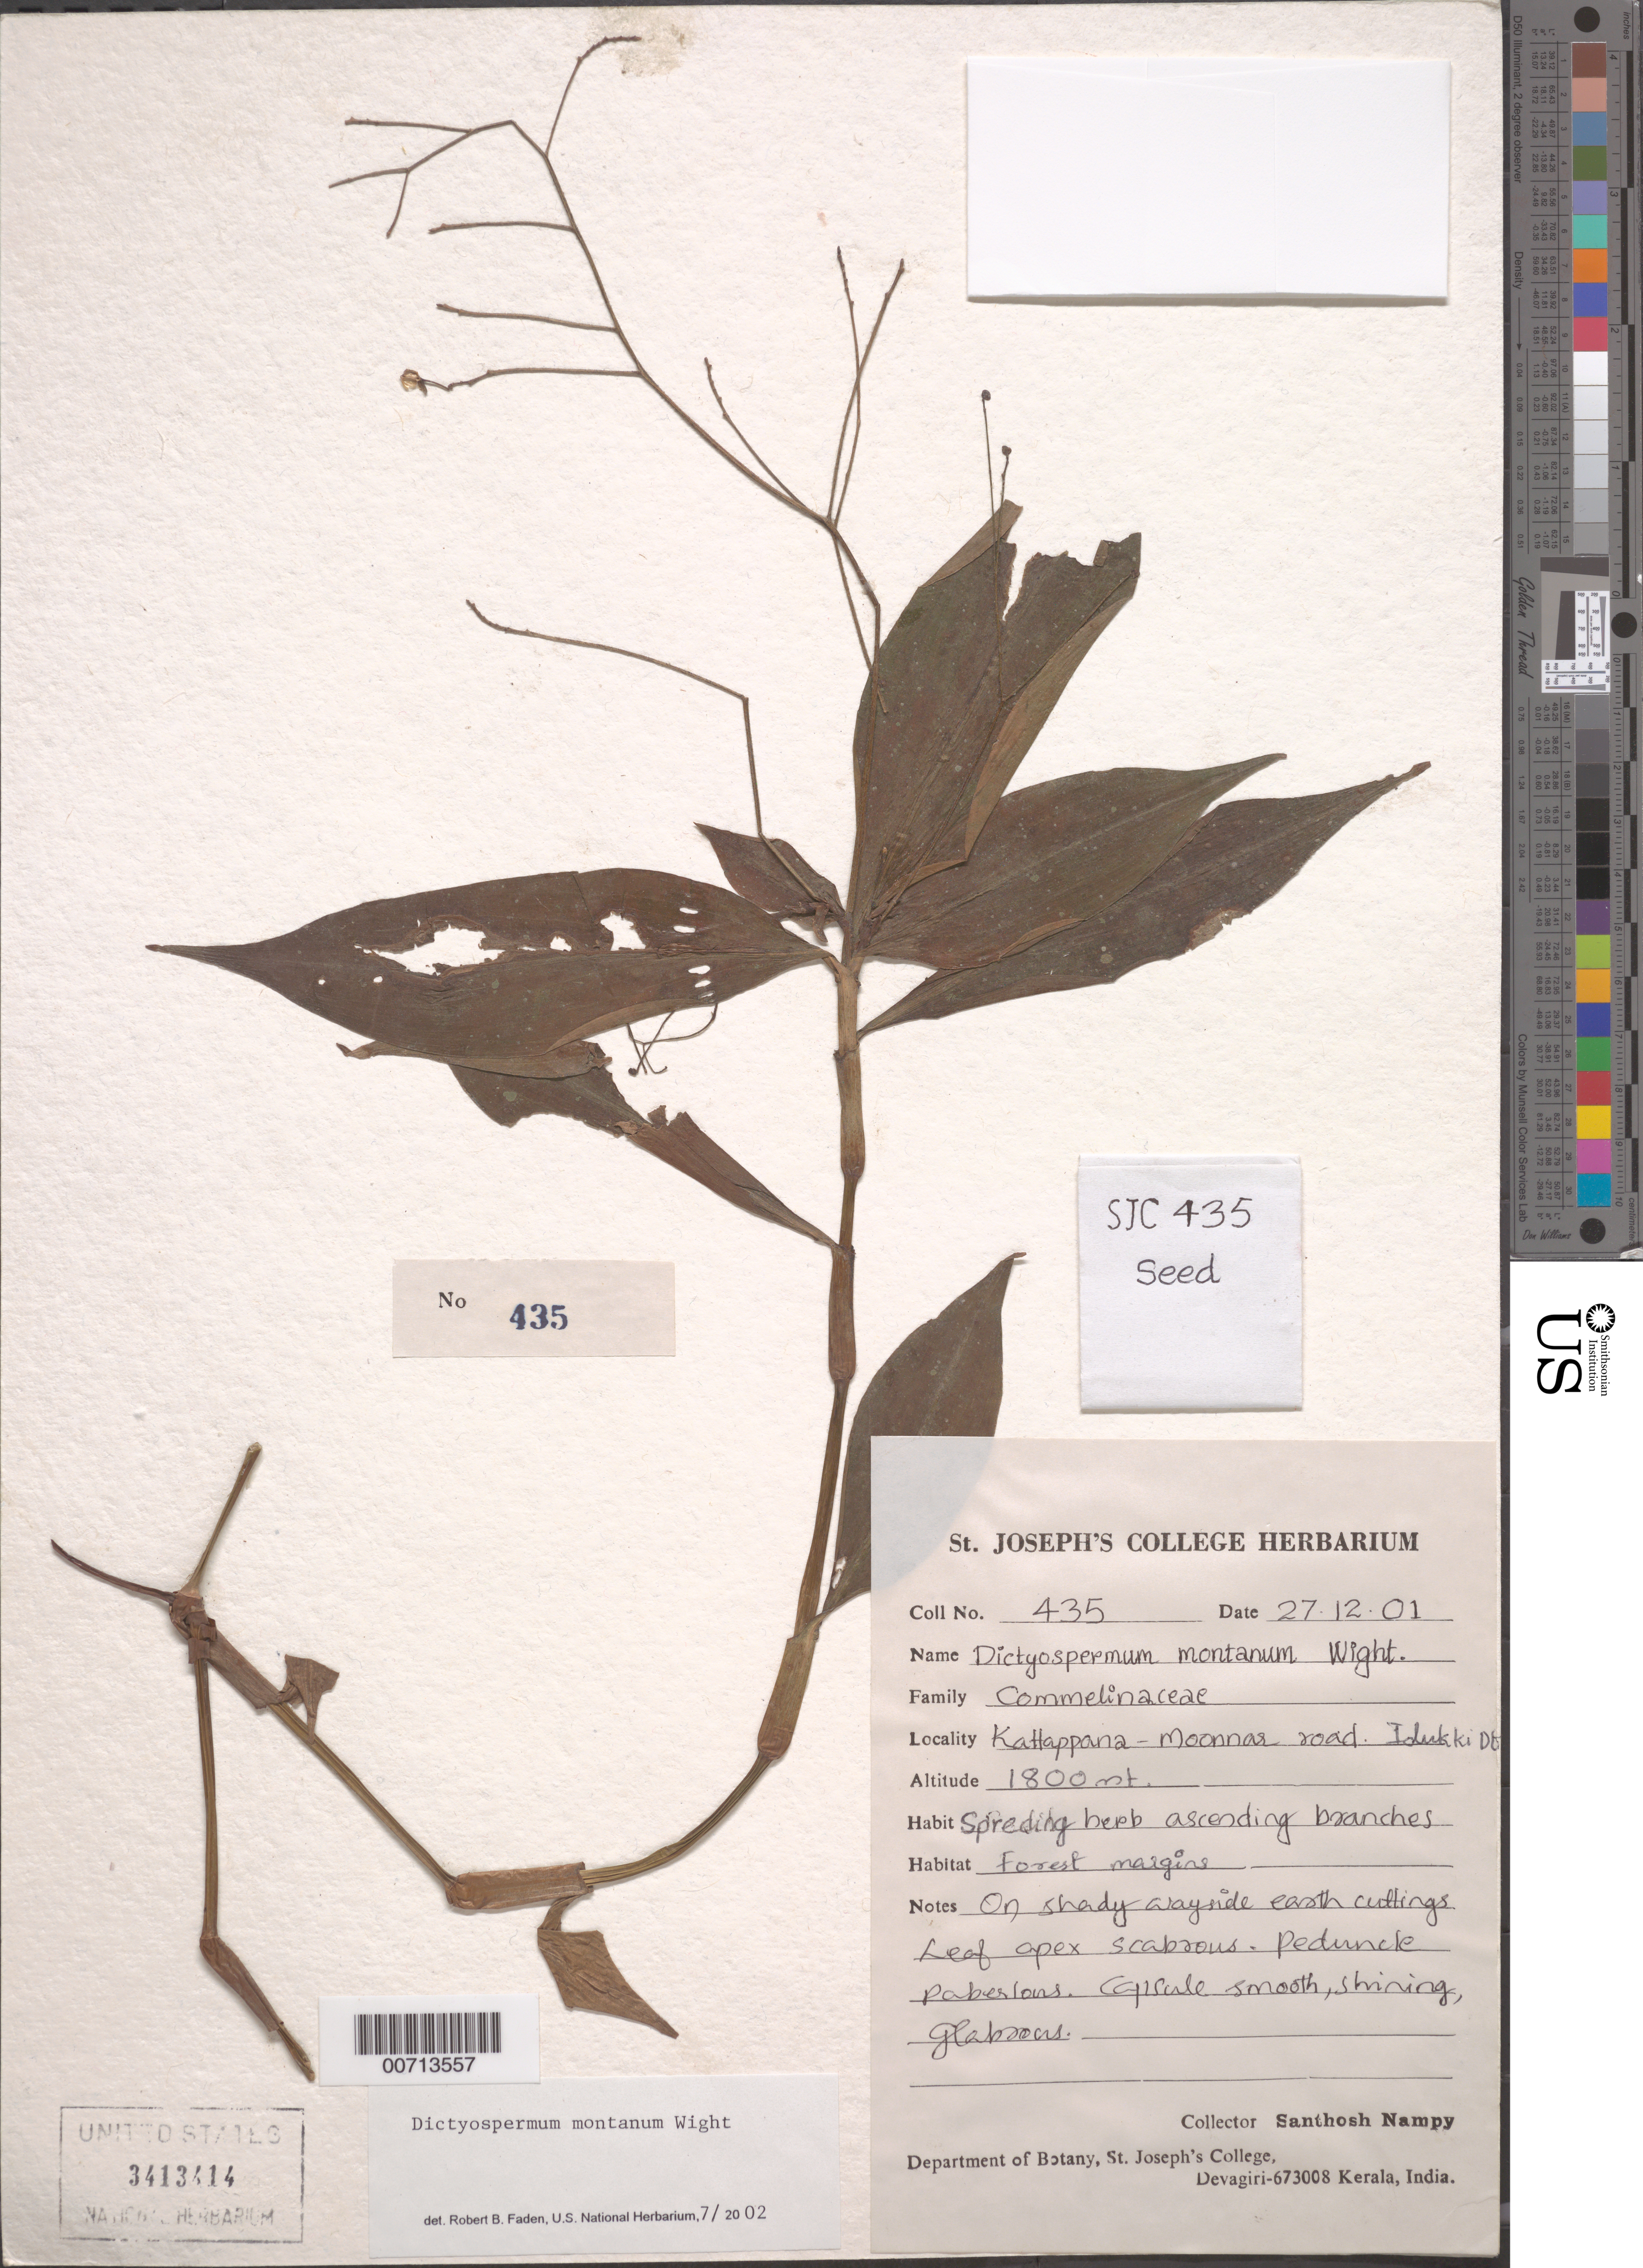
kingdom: Plantae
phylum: Tracheophyta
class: Liliopsida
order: Commelinales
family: Commelinaceae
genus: Dictyospermum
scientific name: Dictyospermum montanum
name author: Wight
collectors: S. Nampy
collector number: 435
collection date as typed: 27 Dec 2001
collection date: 2001-12-27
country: India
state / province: Kerala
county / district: Idukki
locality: Idukki Dist., Kattappana - Moonnar Road.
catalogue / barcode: US 3413414